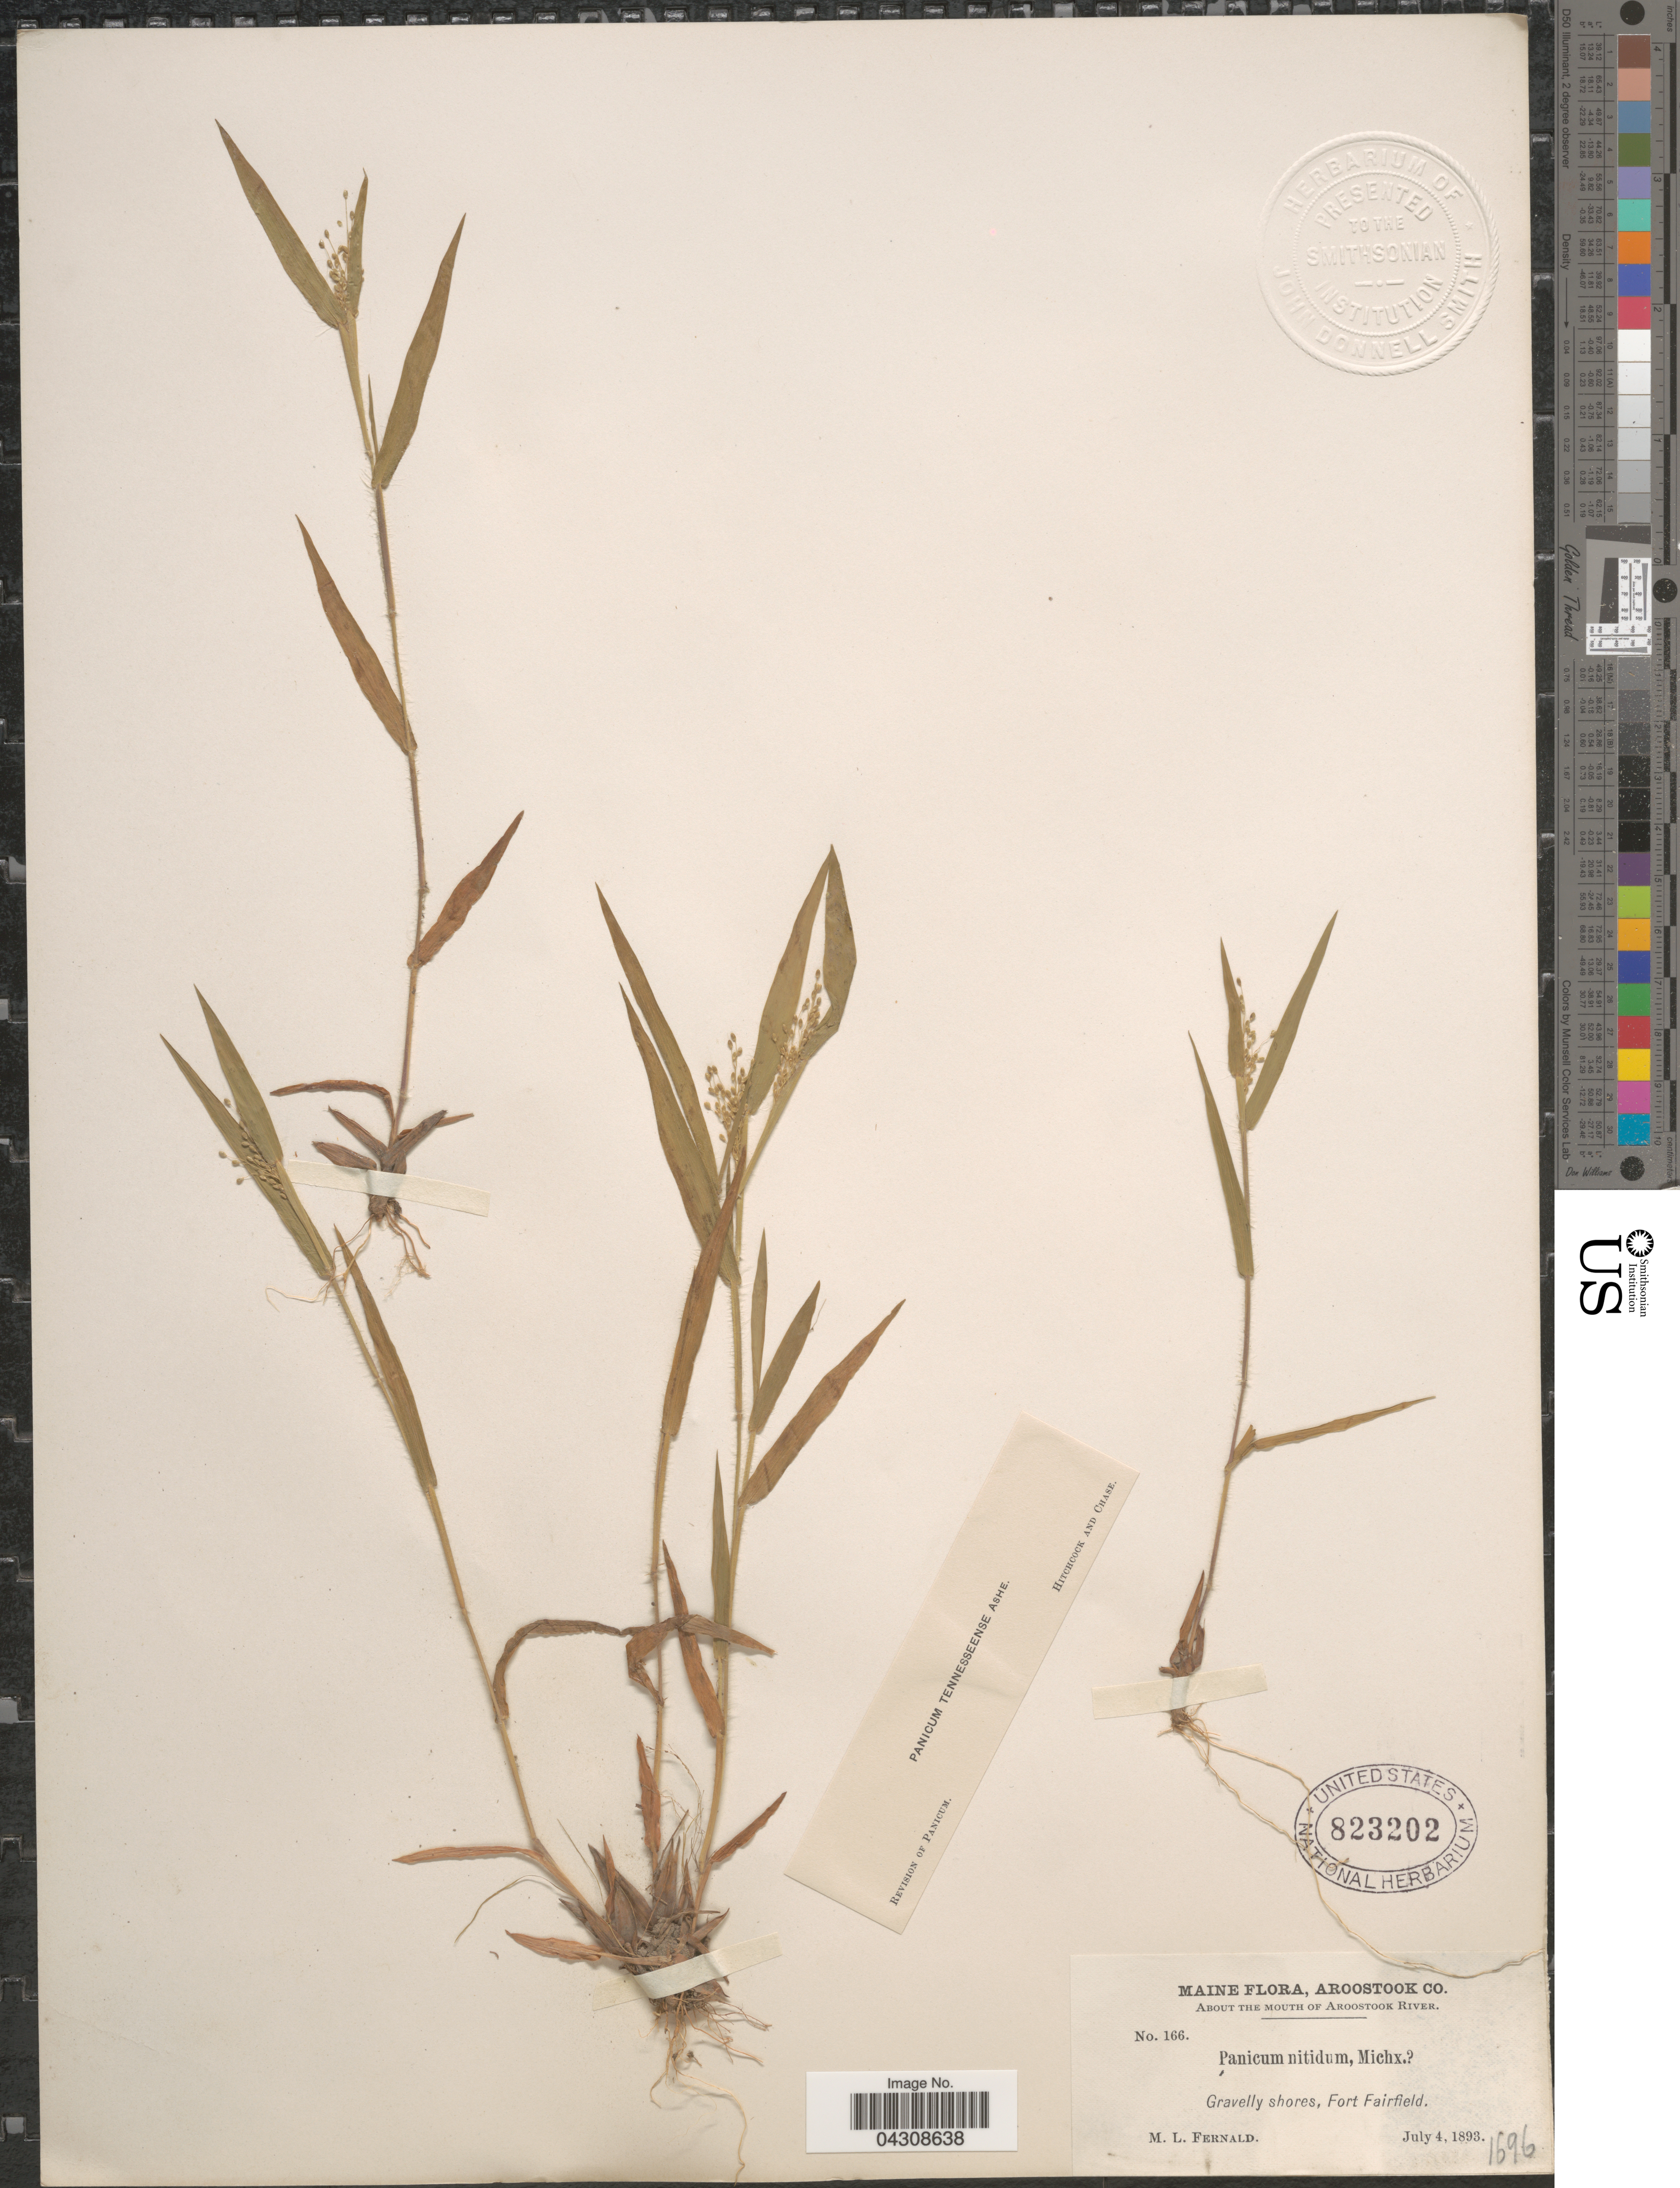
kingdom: Plantae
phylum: Tracheophyta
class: Liliopsida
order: Poales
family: Poaceae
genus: Dichanthelium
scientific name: Dichanthelium acuminatum var. acuminatum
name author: (Sw.) Gould & C.A. Clark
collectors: M. L. Fernald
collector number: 166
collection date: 1893-07-04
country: United States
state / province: Maine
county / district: Aroostook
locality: About the mouth of Aroostook River. Gravelly shores, Fort Fairfield.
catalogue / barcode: US 823202